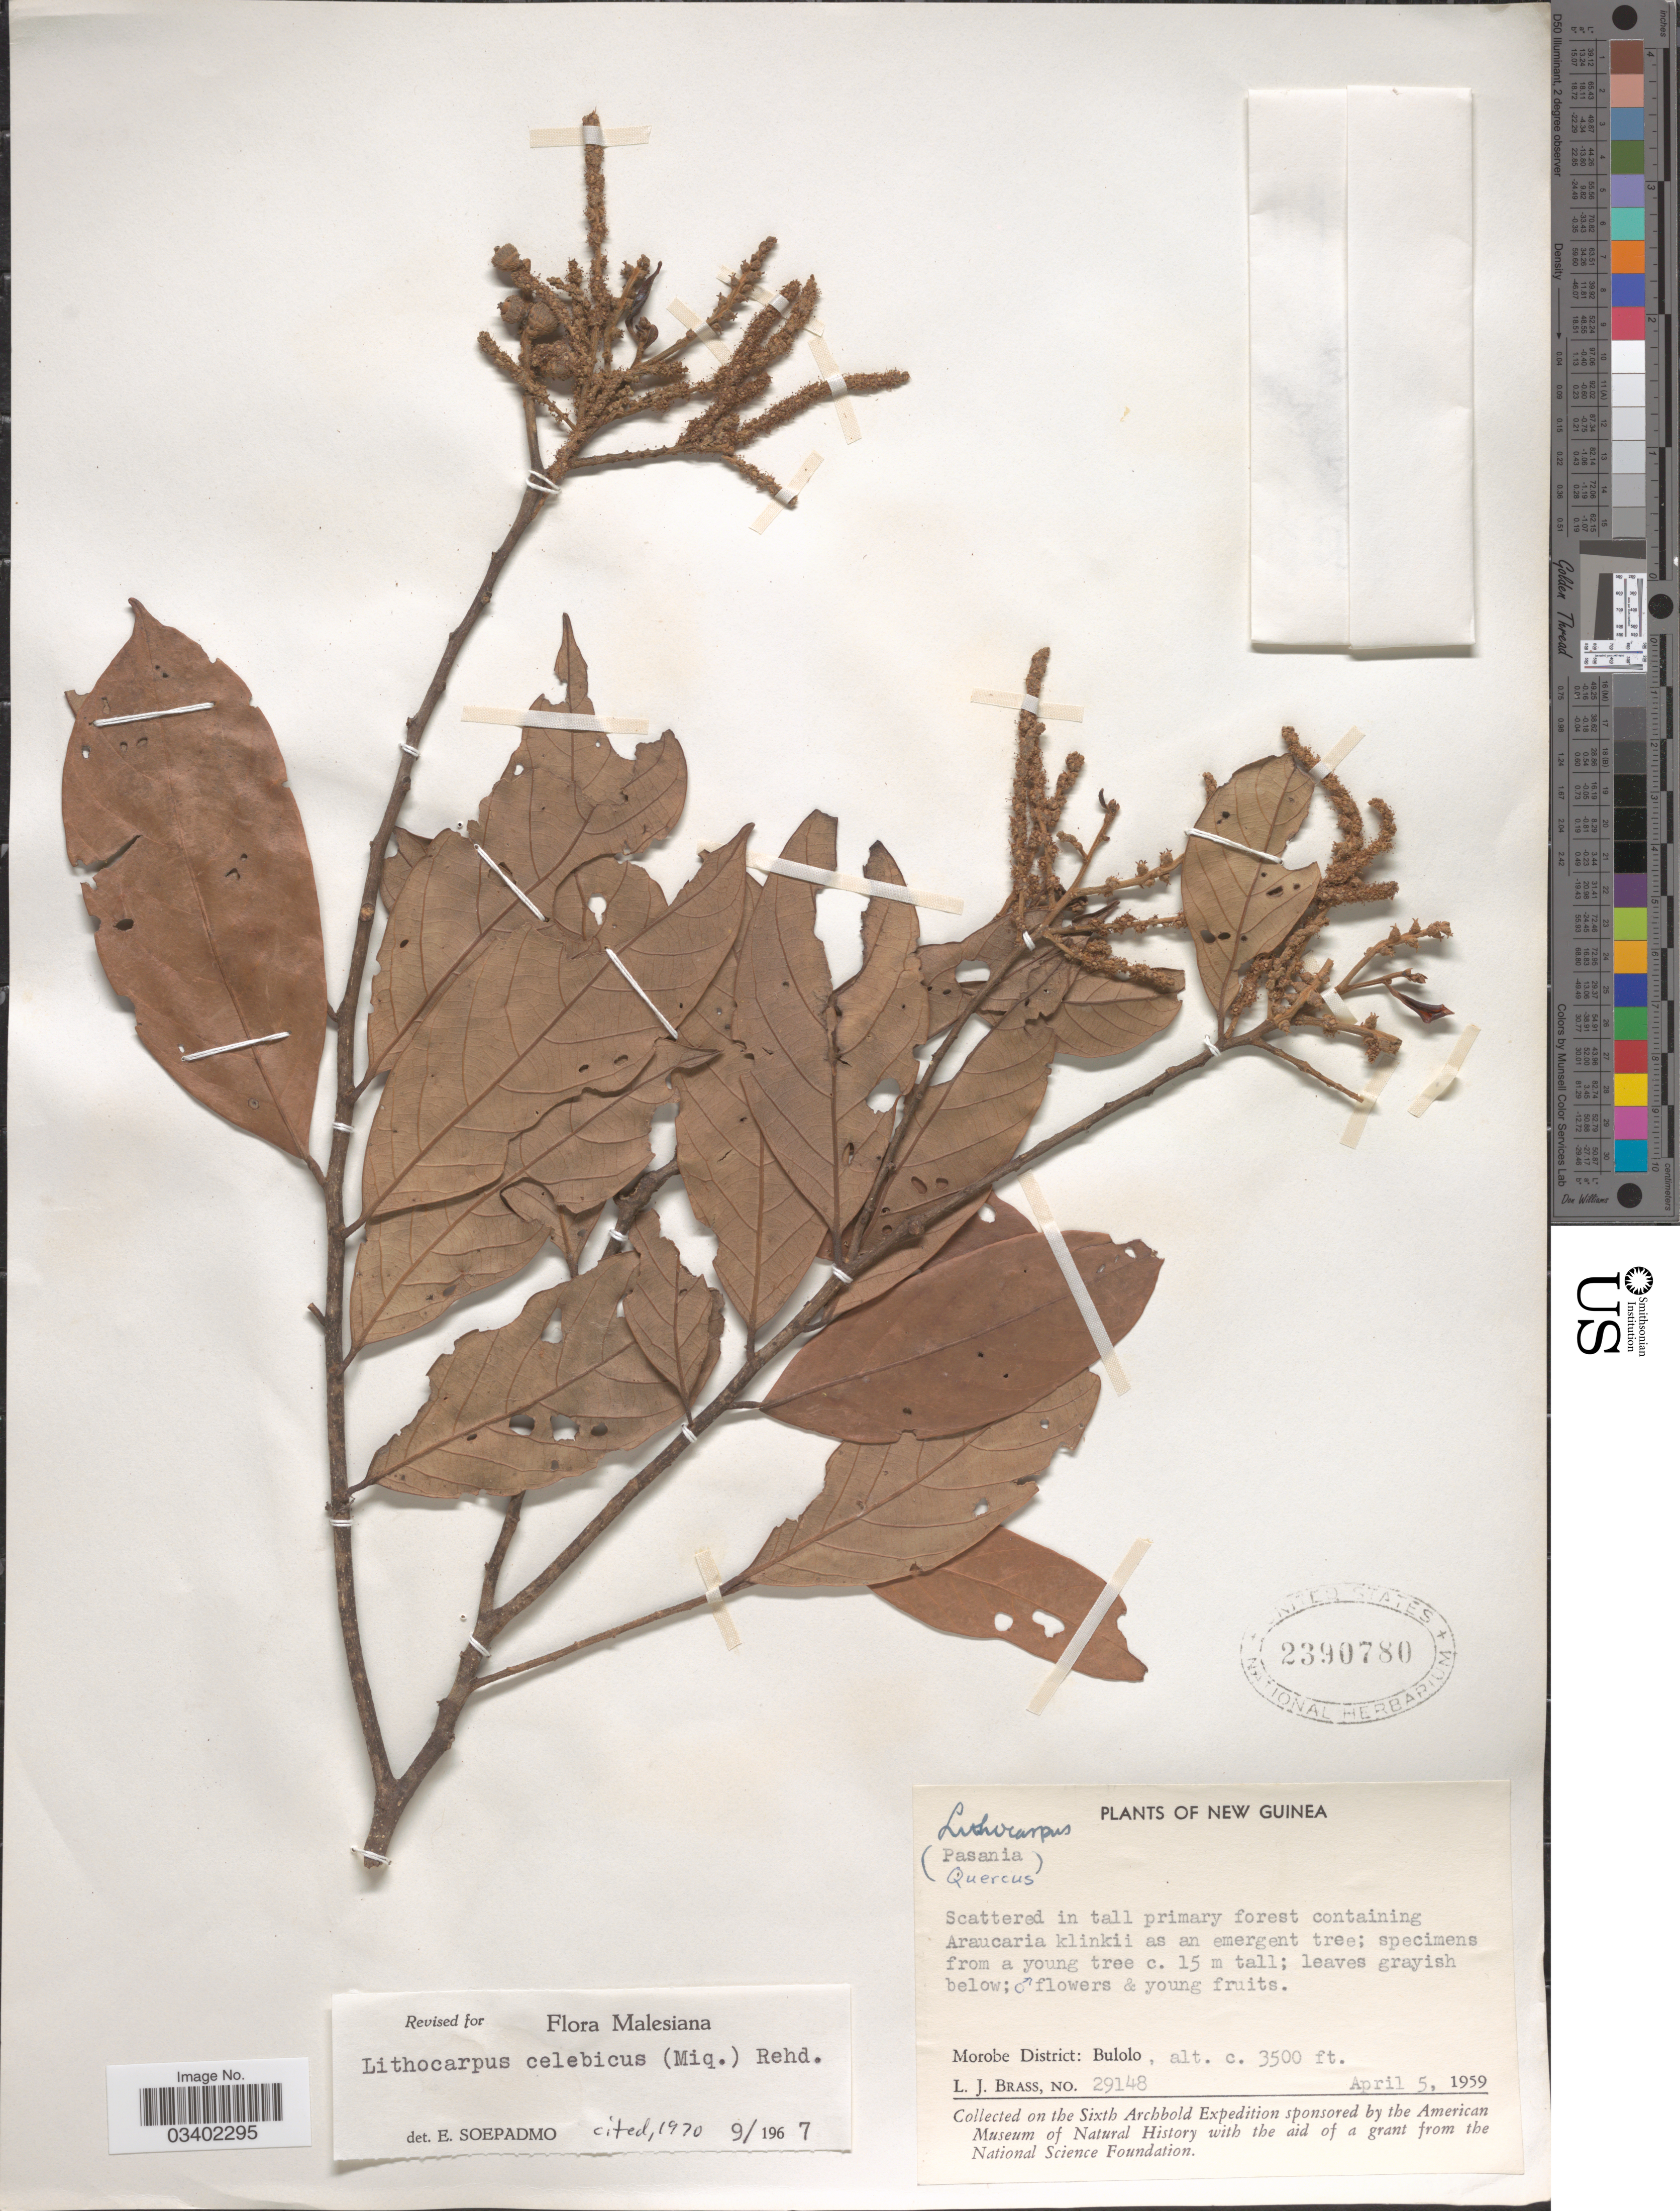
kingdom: Plantae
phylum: Tracheophyta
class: Magnoliopsida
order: Fagales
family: Fagaceae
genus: Lithocarpus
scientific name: Lithocarpus celebicus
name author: (Miq.) Rehder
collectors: L. J. Brass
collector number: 29148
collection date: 1959-04-05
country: Papua New Guinea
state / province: Morobe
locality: New Guinea. Morobe District: Bulolo.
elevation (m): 1067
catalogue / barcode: US 2390780